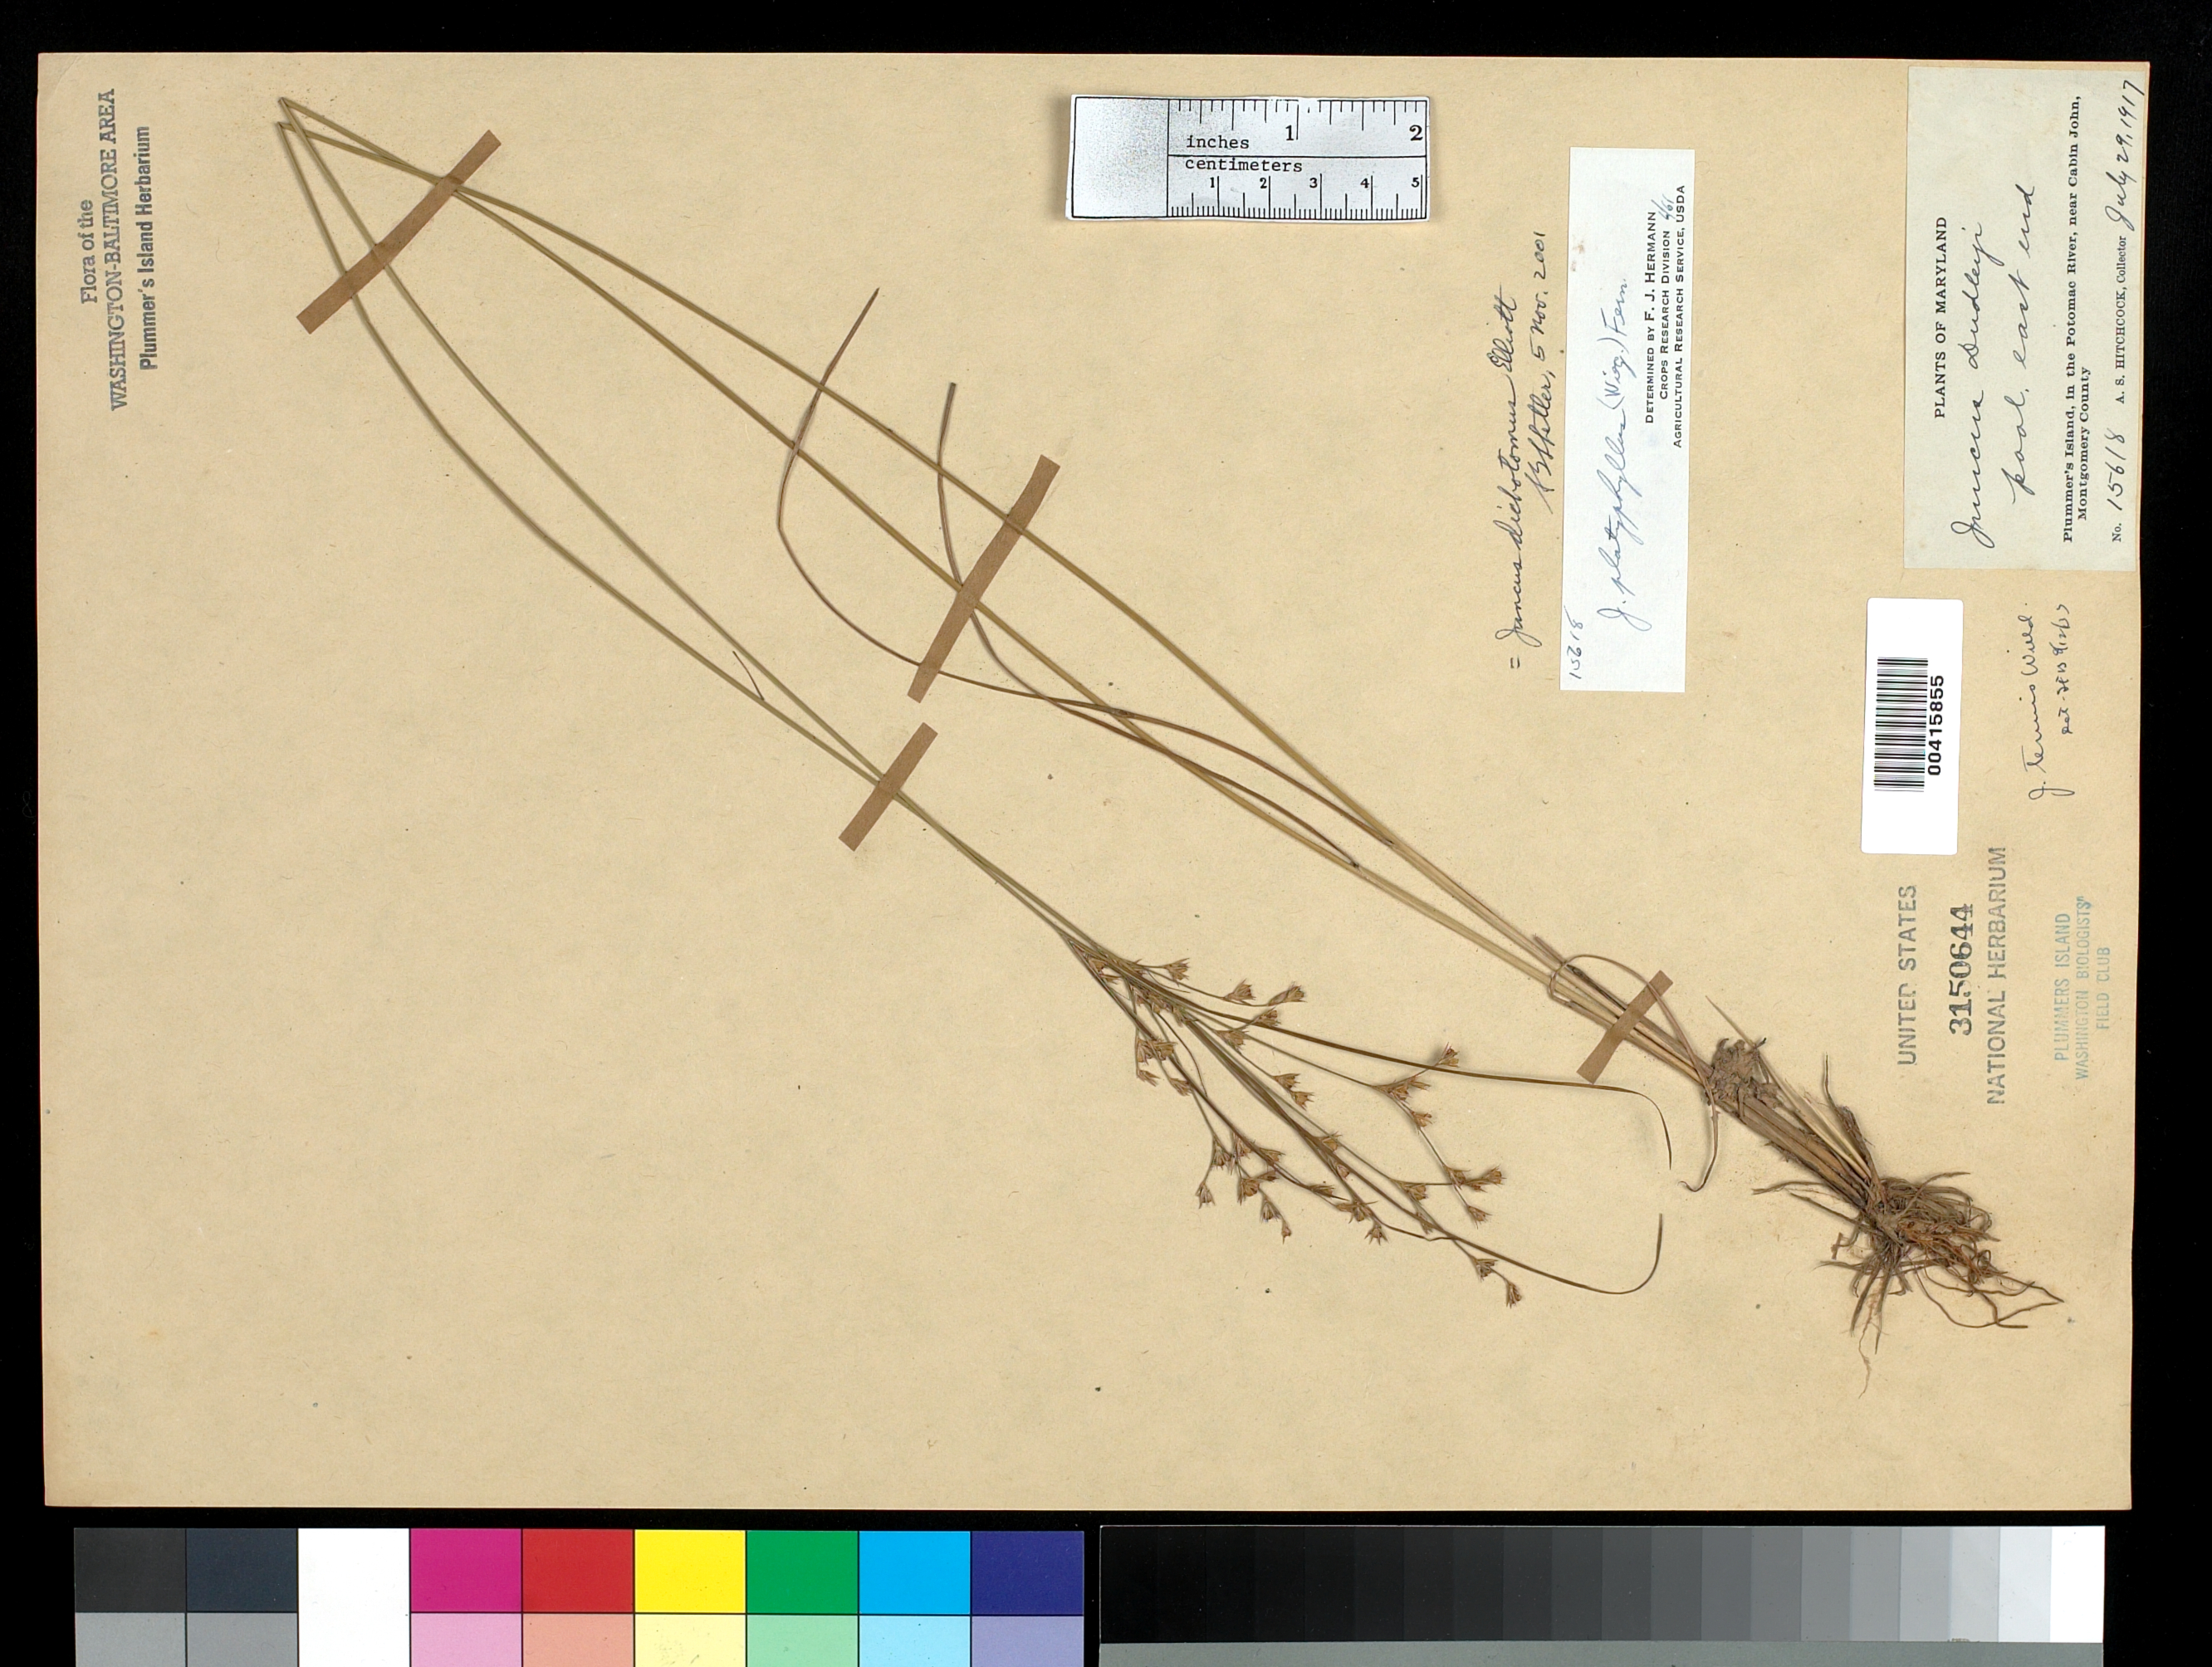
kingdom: Plantae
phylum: Tracheophyta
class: Liliopsida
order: Poales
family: Juncaceae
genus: Juncus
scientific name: Juncus dichotomus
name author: Elliott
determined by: Shetler, Stanwyn G., (US), NMNH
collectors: A. S. Hitchcock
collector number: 15618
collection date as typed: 29 Jul 1917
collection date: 1917-07-29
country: United States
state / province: Maryland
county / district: Montgomery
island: Plummers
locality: Plummer's Island; east end C. & O. Canal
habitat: Pool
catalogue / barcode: US 3150644